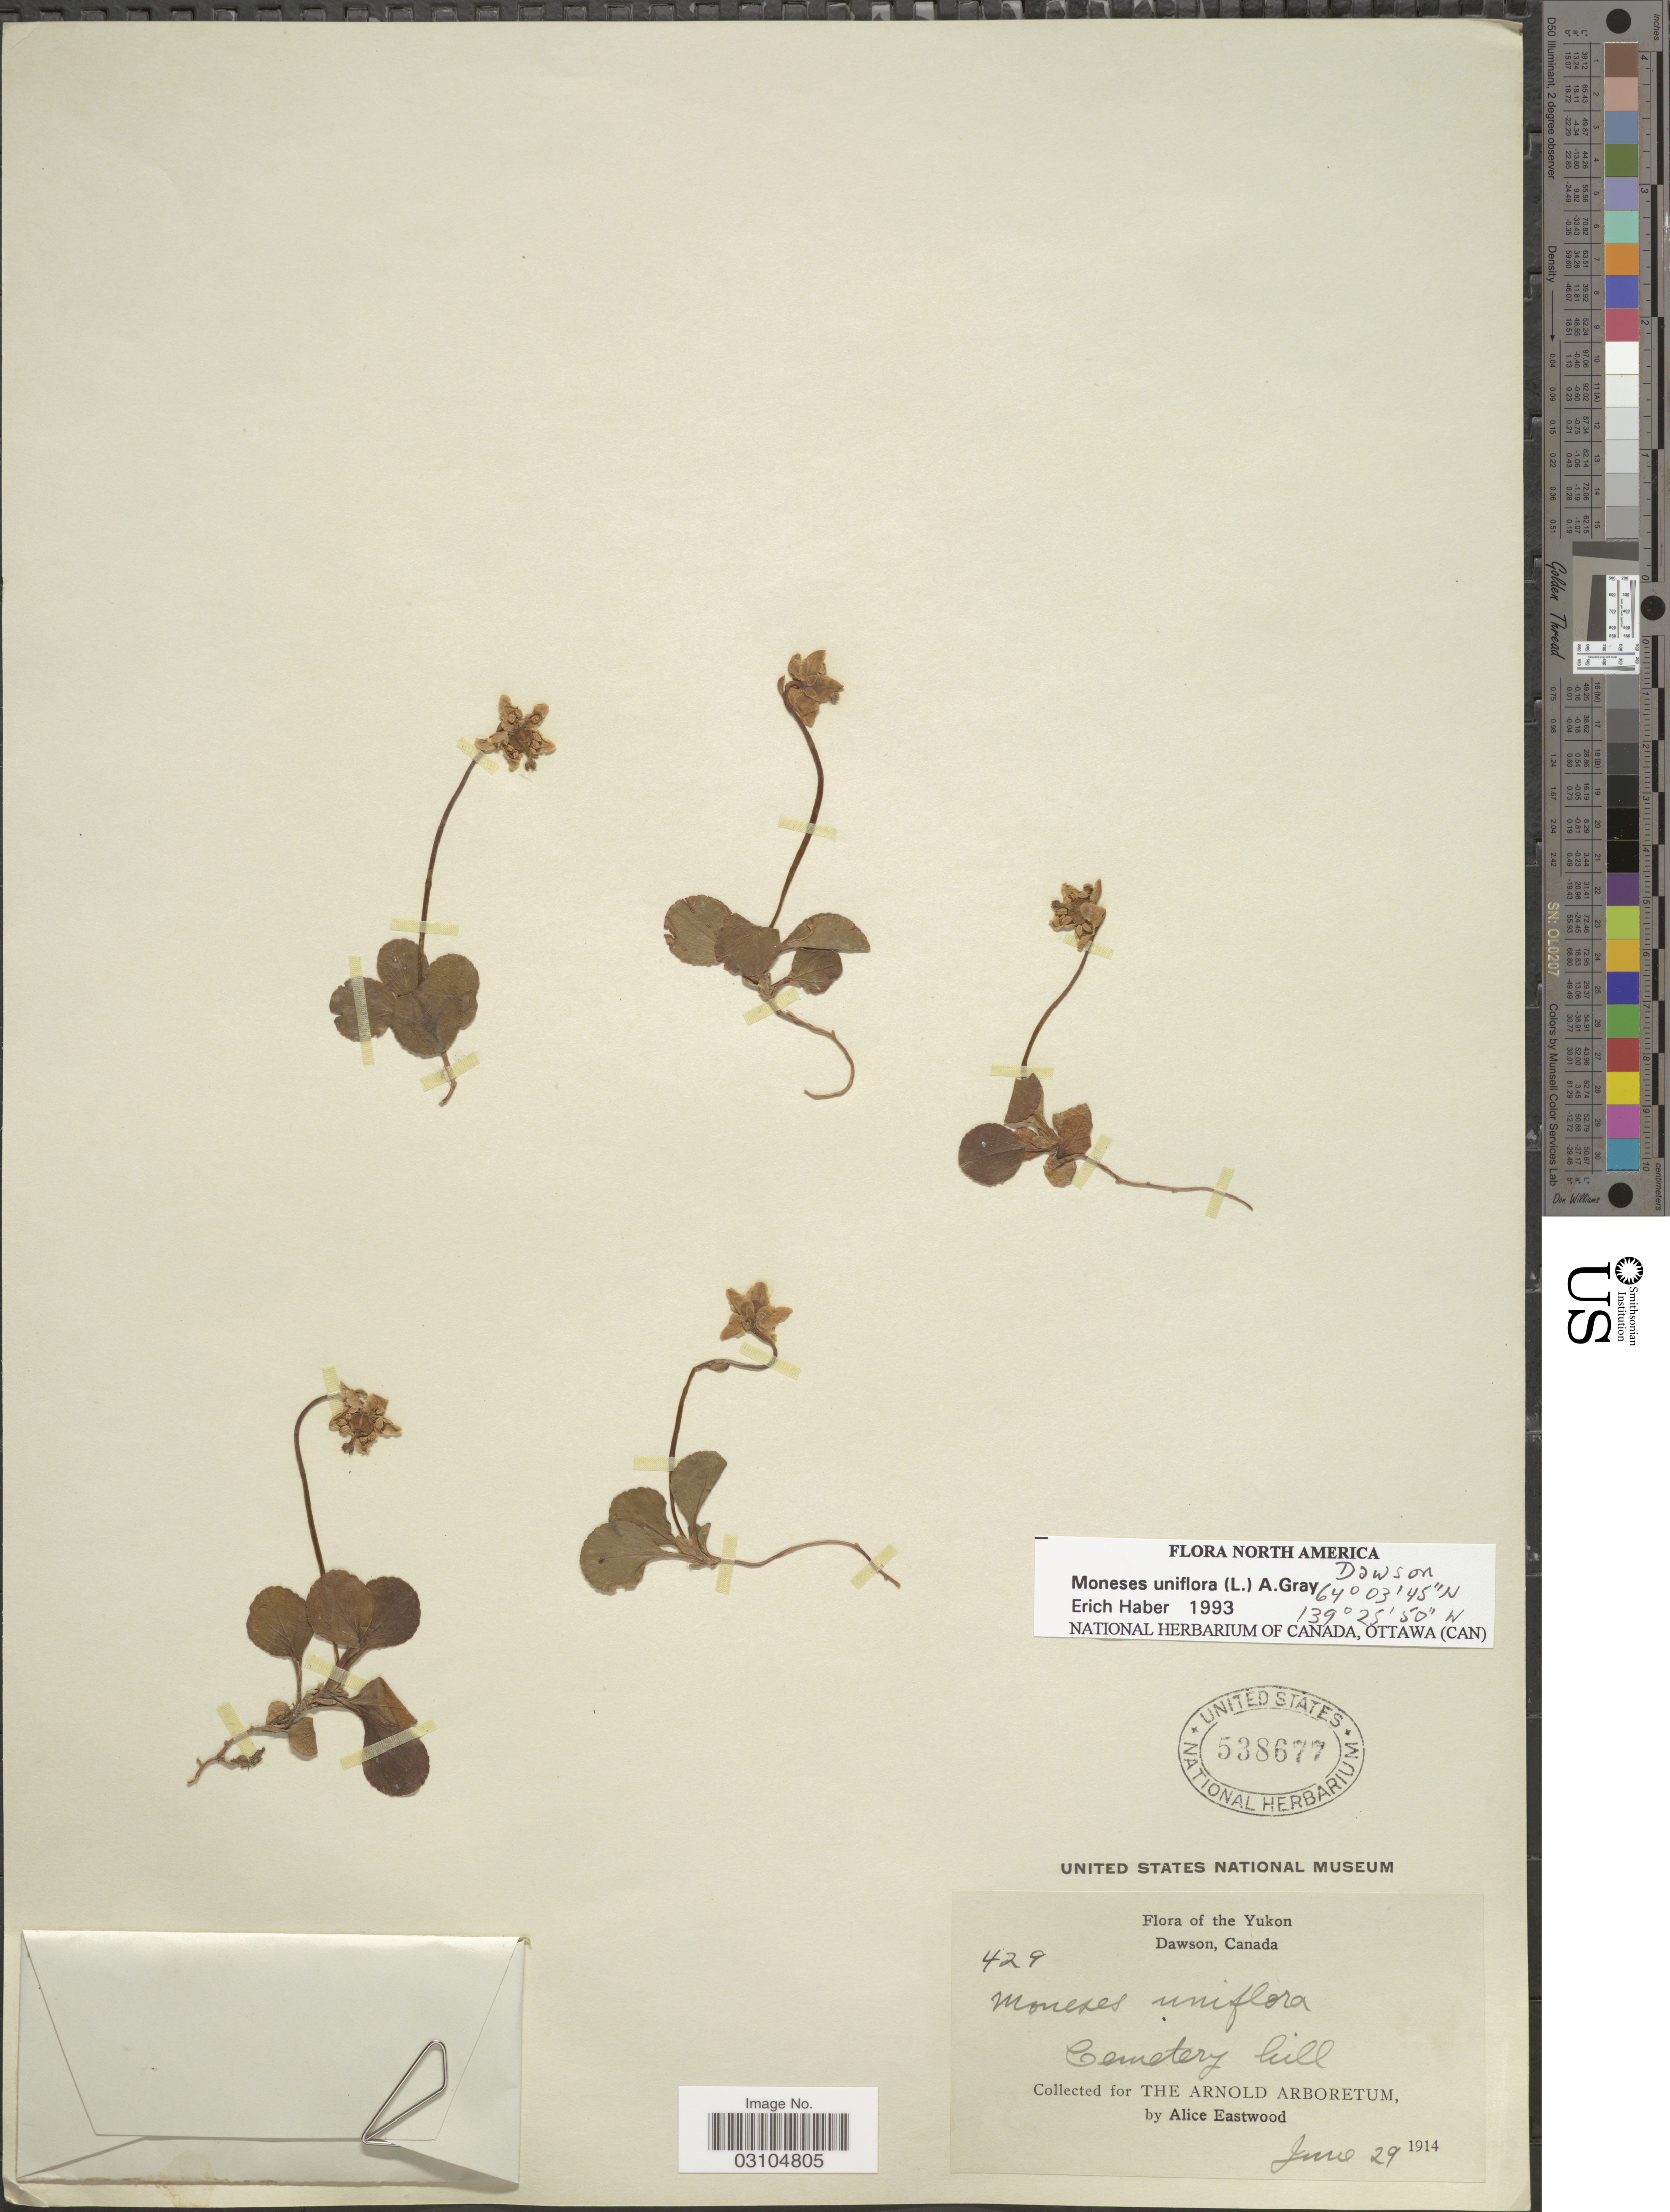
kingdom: Plantae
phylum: Tracheophyta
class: Magnoliopsida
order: Ericales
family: Ericaceae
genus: Moneses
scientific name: Moneses uniflora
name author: (L.) A. Gray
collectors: A. Eastwood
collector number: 429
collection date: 1914-06-29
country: Canada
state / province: Yukon Territory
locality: Yukon, Dawson. Cemetery hill.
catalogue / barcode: US 538677